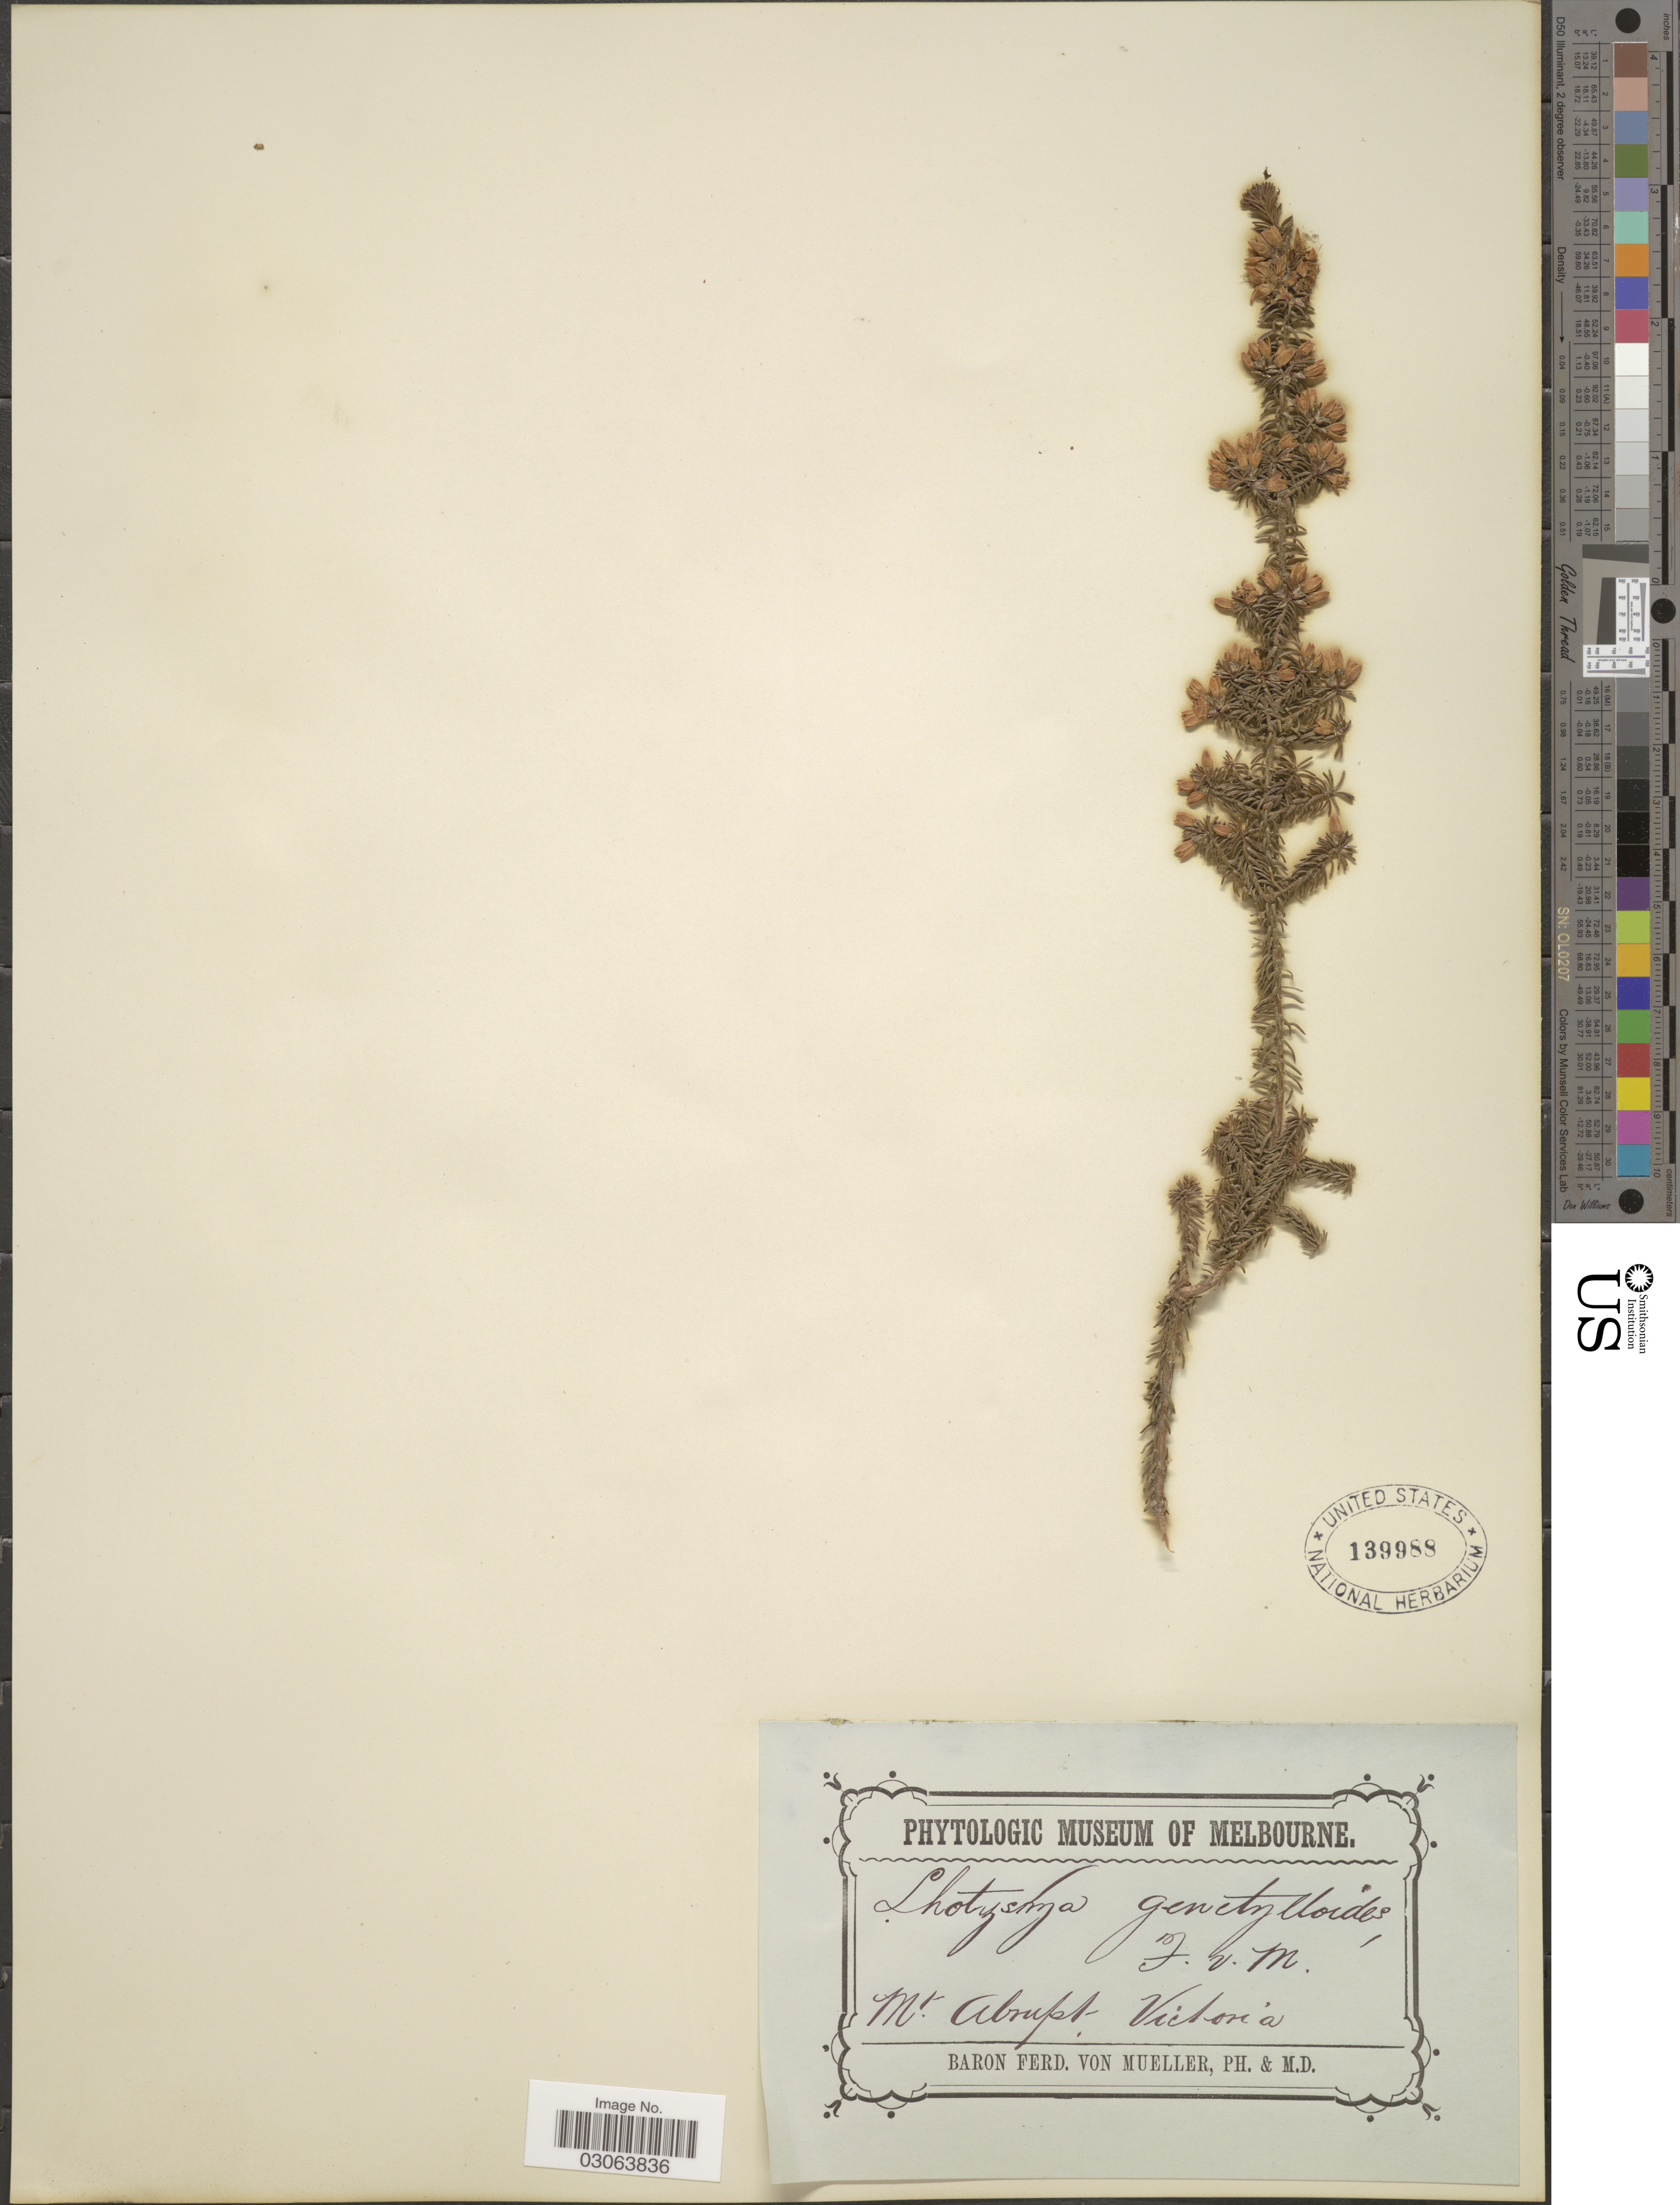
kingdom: Plantae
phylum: Tracheophyta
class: Magnoliopsida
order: Myrtales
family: Myrtaceae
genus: Calytrix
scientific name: Calytrix alpestris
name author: Court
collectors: F. Mueller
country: Australia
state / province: Victoria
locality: Mt. Abrupt, Victoria.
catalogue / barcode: US 139988